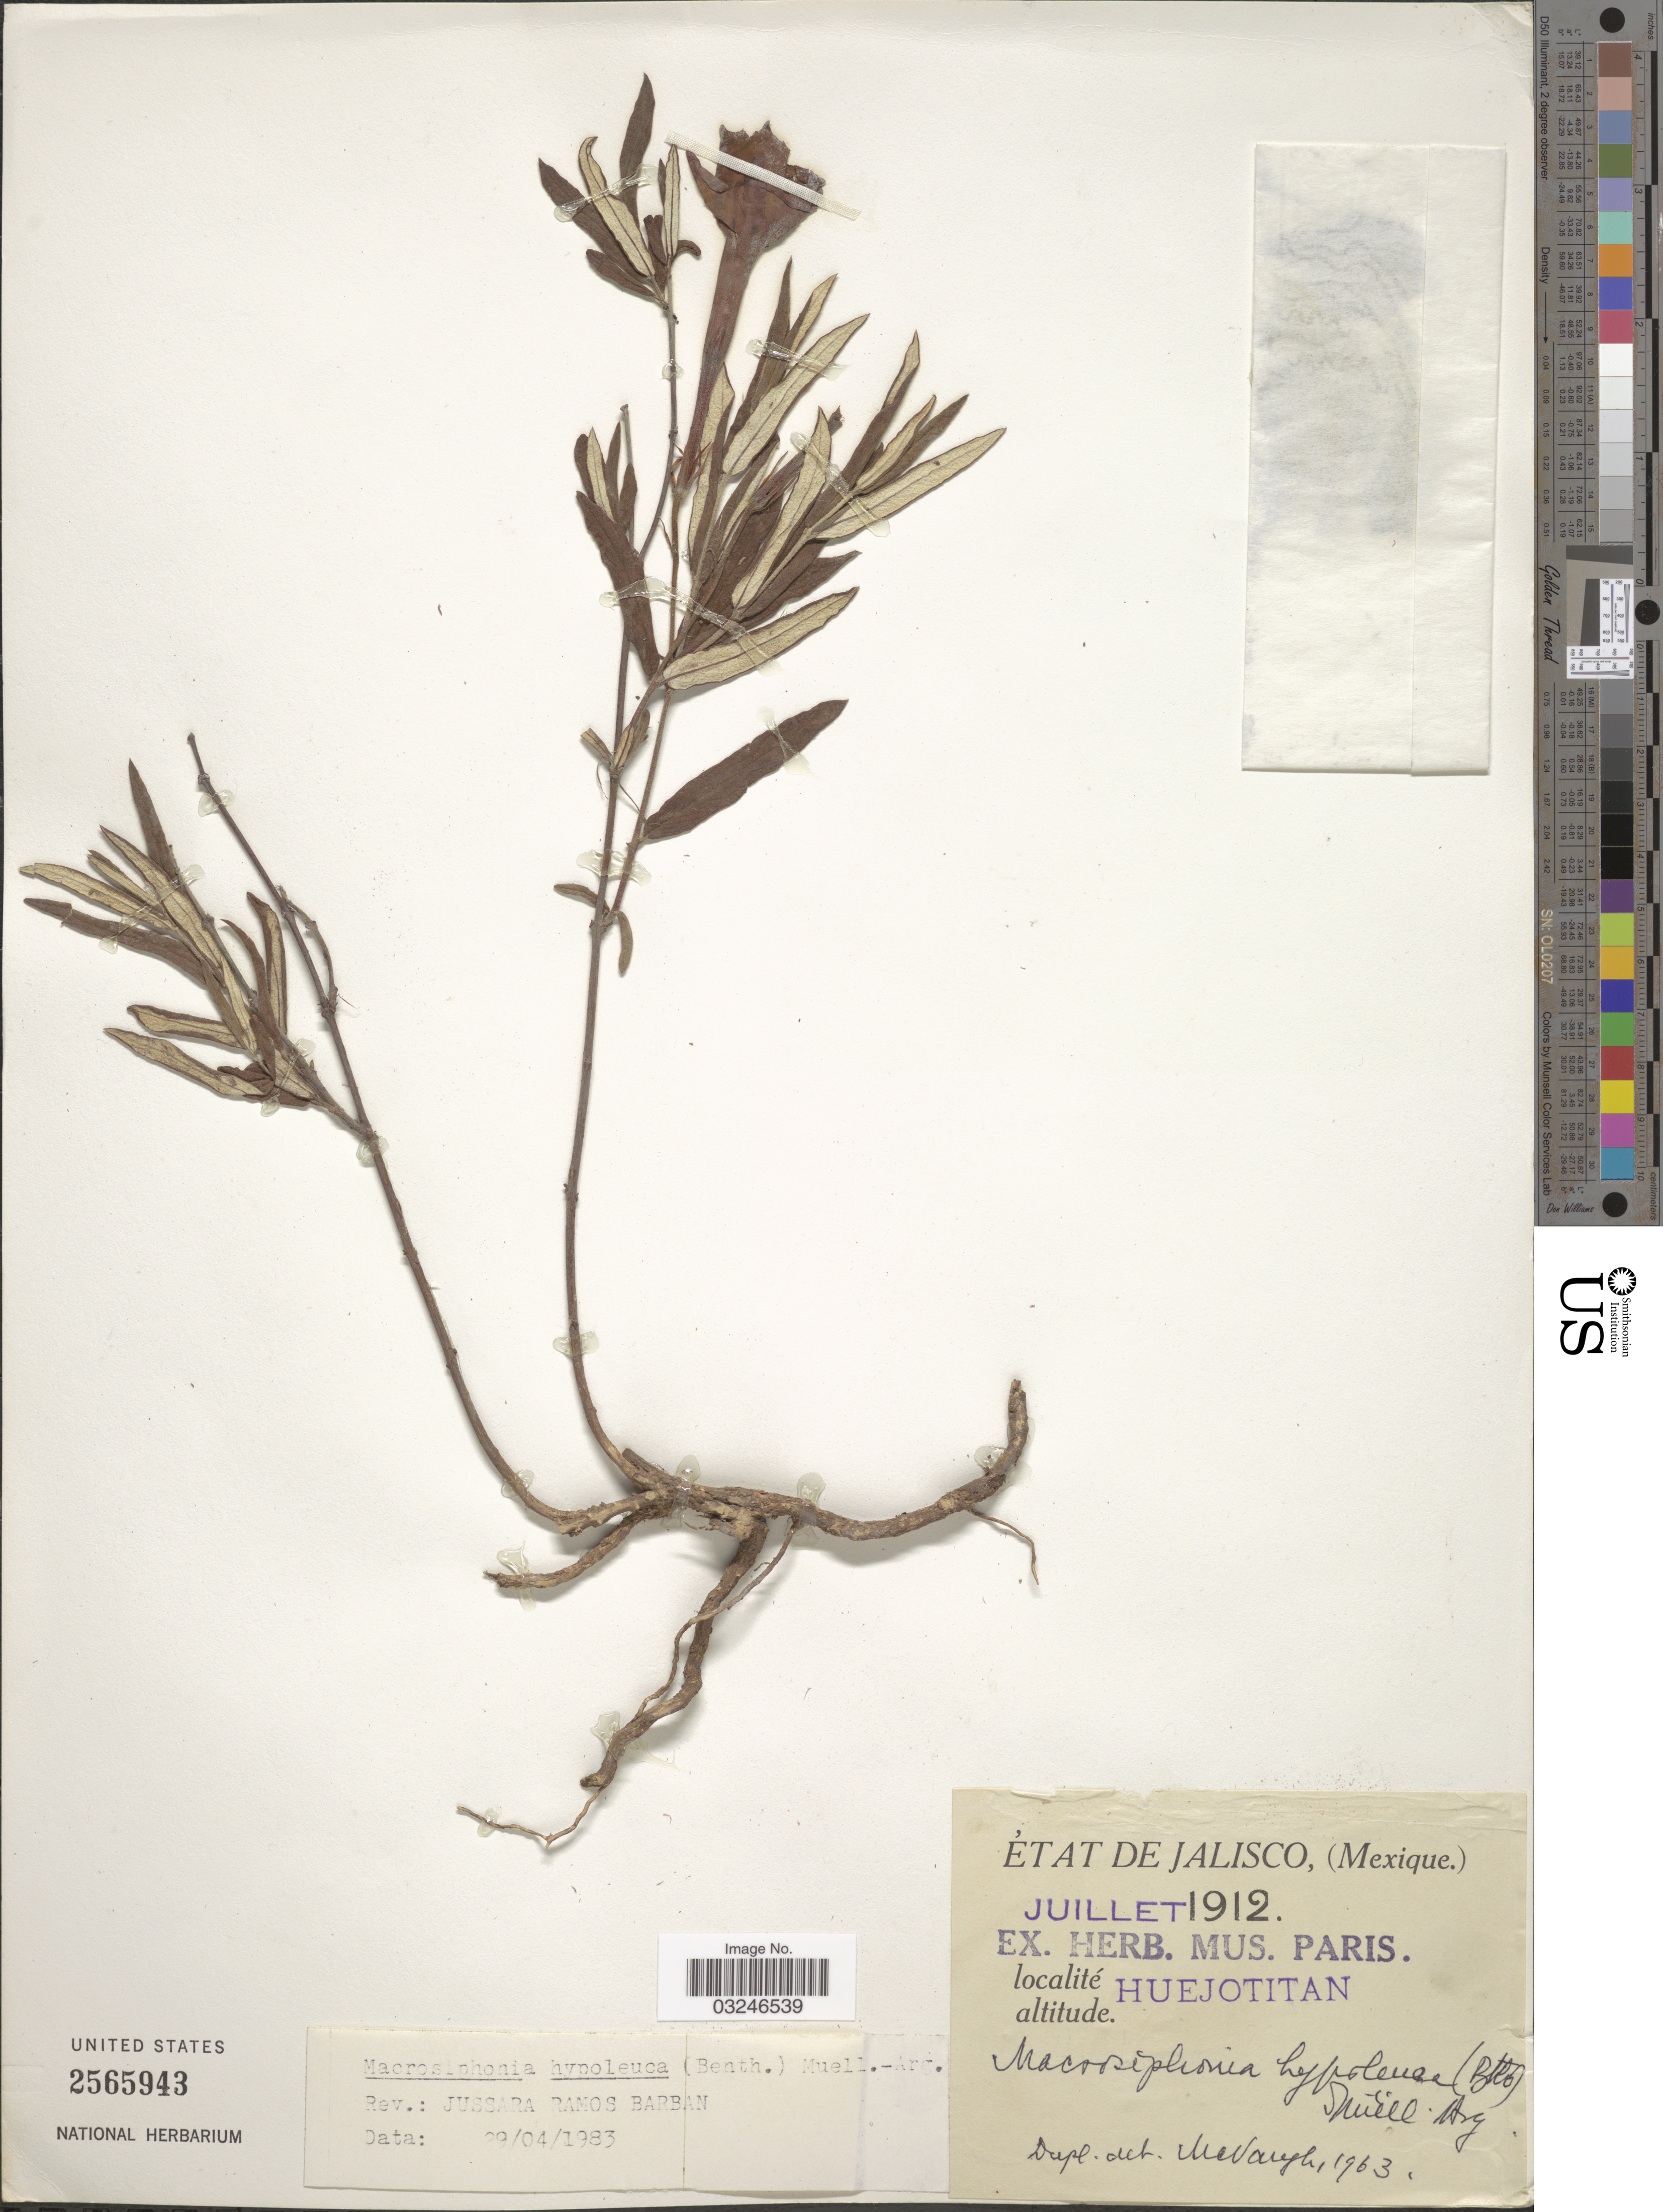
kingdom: Plantae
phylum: Tracheophyta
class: Magnoliopsida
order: Gentianales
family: Apocynaceae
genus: Macrosiphonia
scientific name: Macrosiphonia hypoleuca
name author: (Benth.) Müll. Arg.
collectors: ex herb. Mus. Paris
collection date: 1912-07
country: Mexico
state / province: Jalisco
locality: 'Etat de Jalisco. Huejotitan.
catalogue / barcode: US 2565943